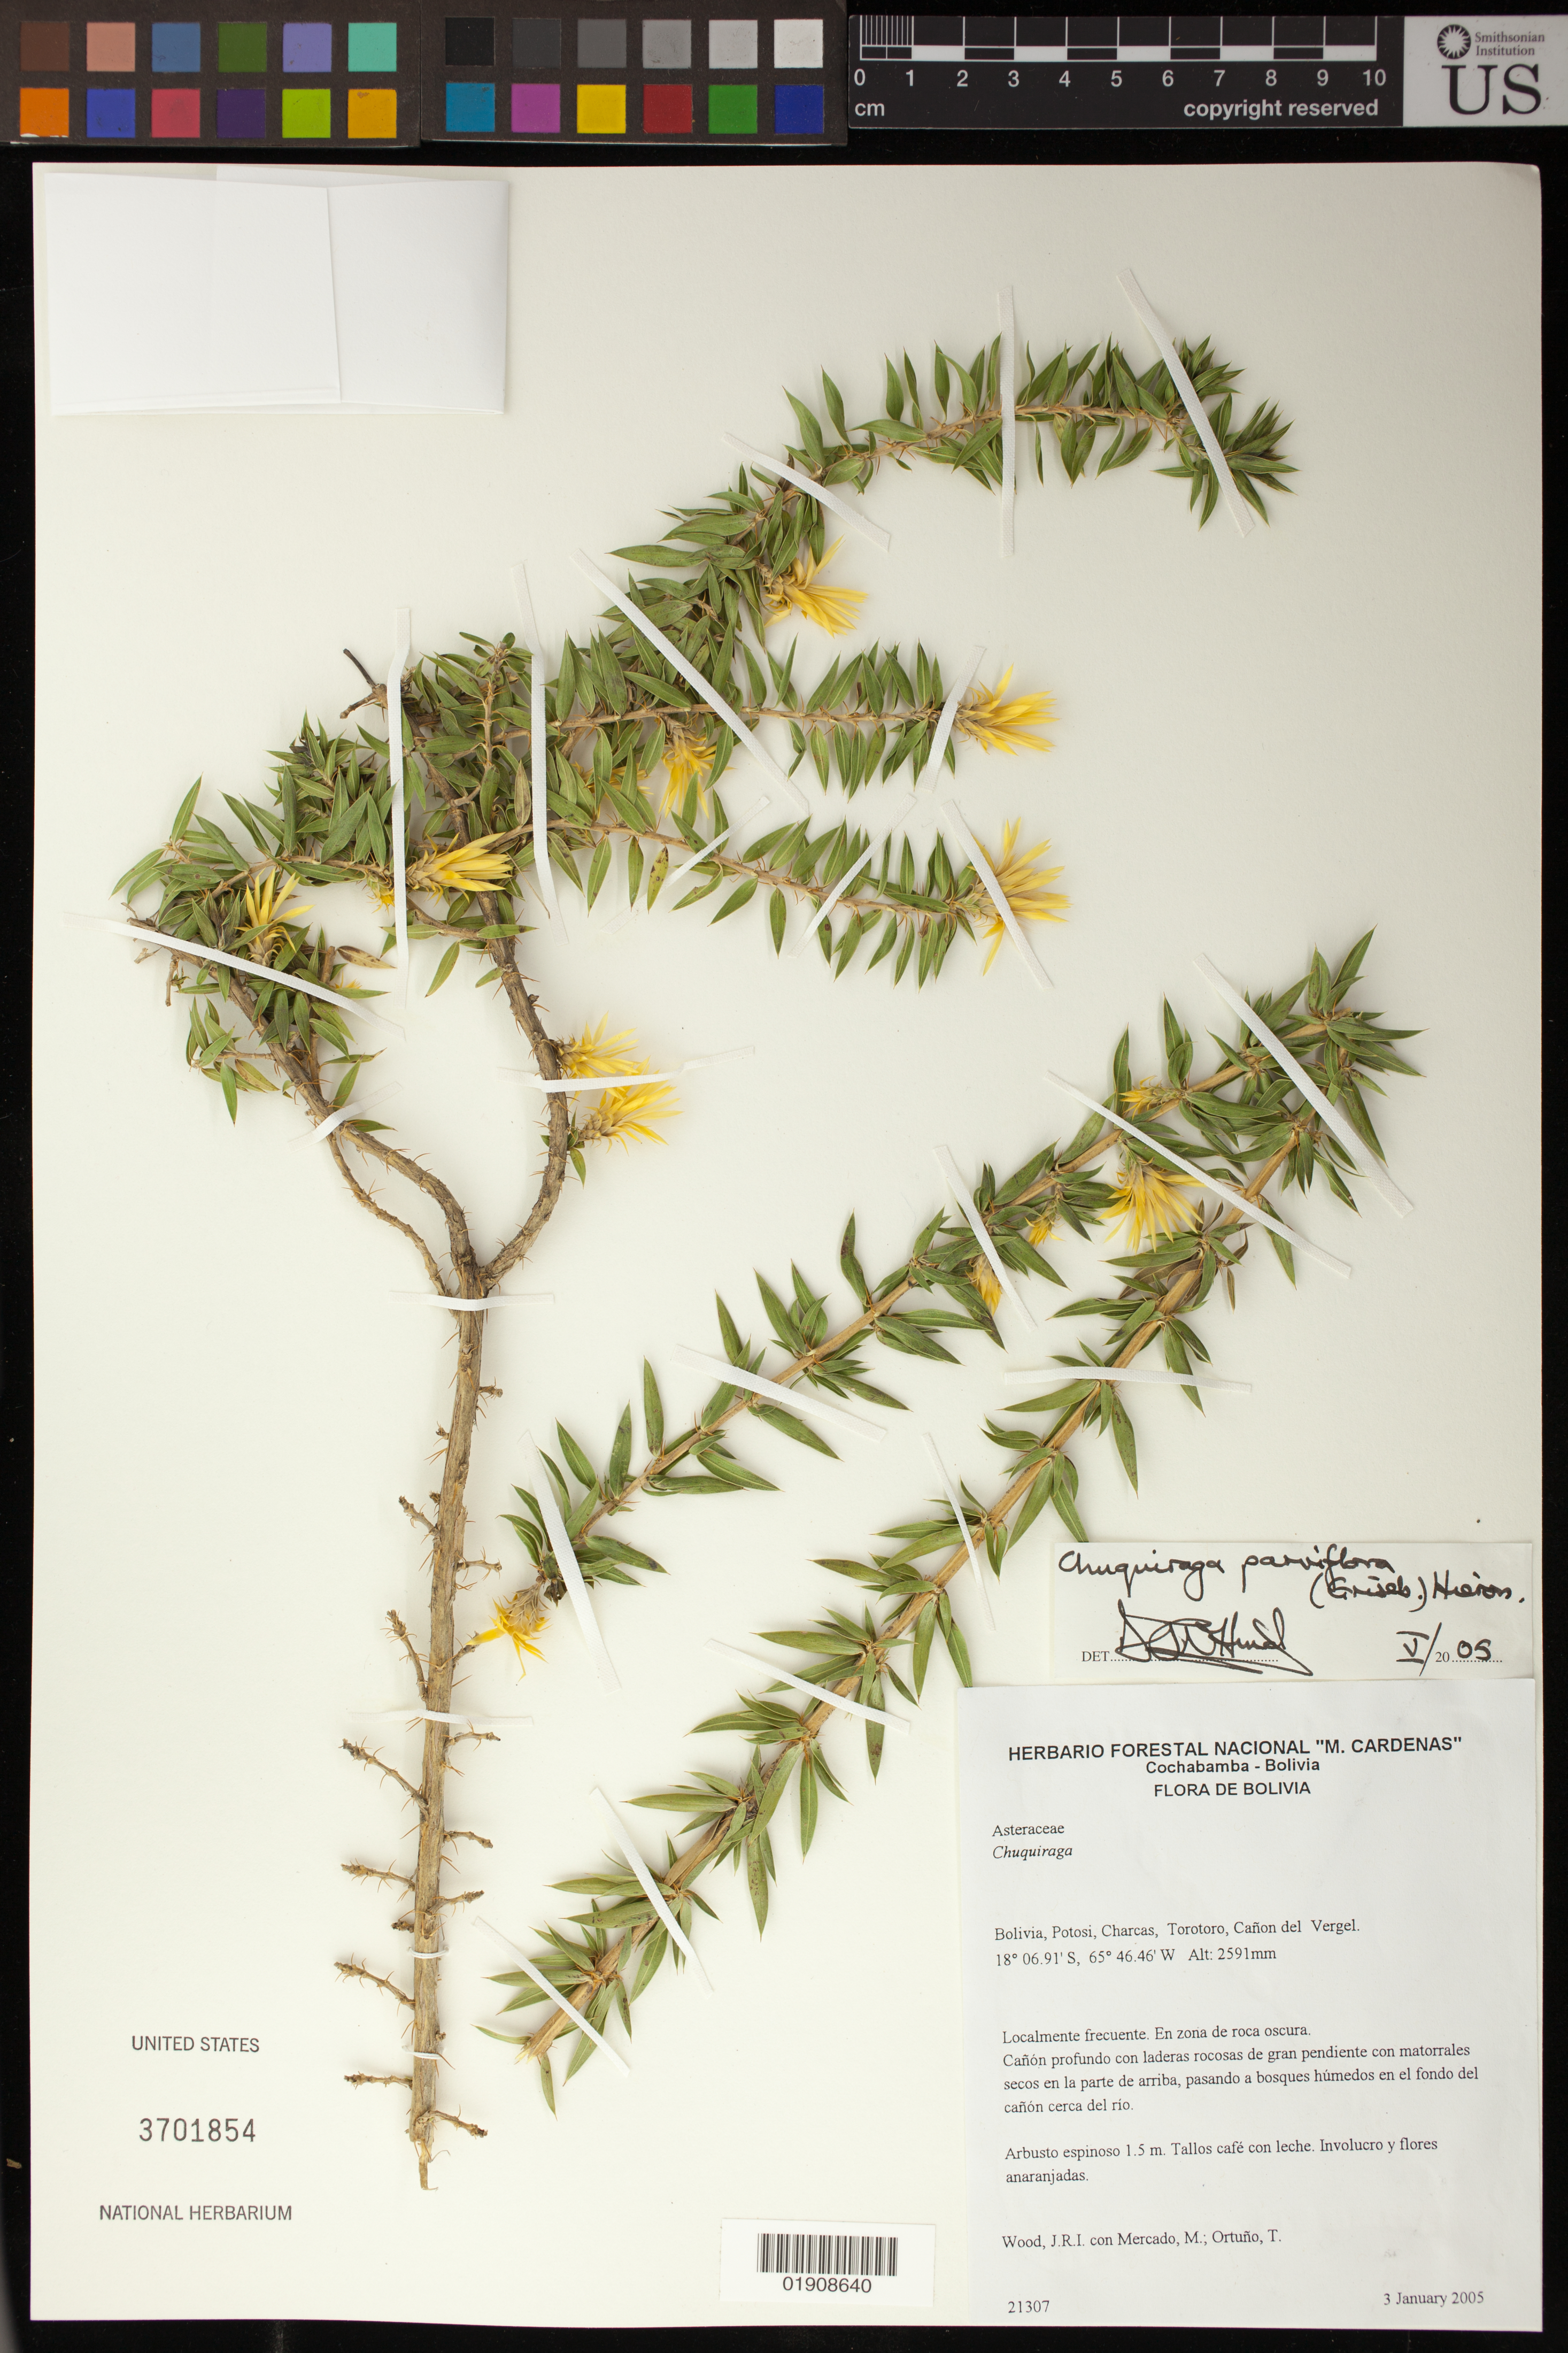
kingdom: Plantae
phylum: Tracheophyta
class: Magnoliopsida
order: Asterales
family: Asteraceae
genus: Chuquiraga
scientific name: Chuquiraga parviflora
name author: (Griseb.) Hieron.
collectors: J. R. I. Wood, M. Mercado & T. Ortuno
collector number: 21307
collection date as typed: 3 January 2005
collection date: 2005-01-03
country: Bolivia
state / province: Potosi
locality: Charcas, Torotoro, Canon del Vergel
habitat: Localmente frecuente. En zona de roca oscura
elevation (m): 2591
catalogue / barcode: US 3701854